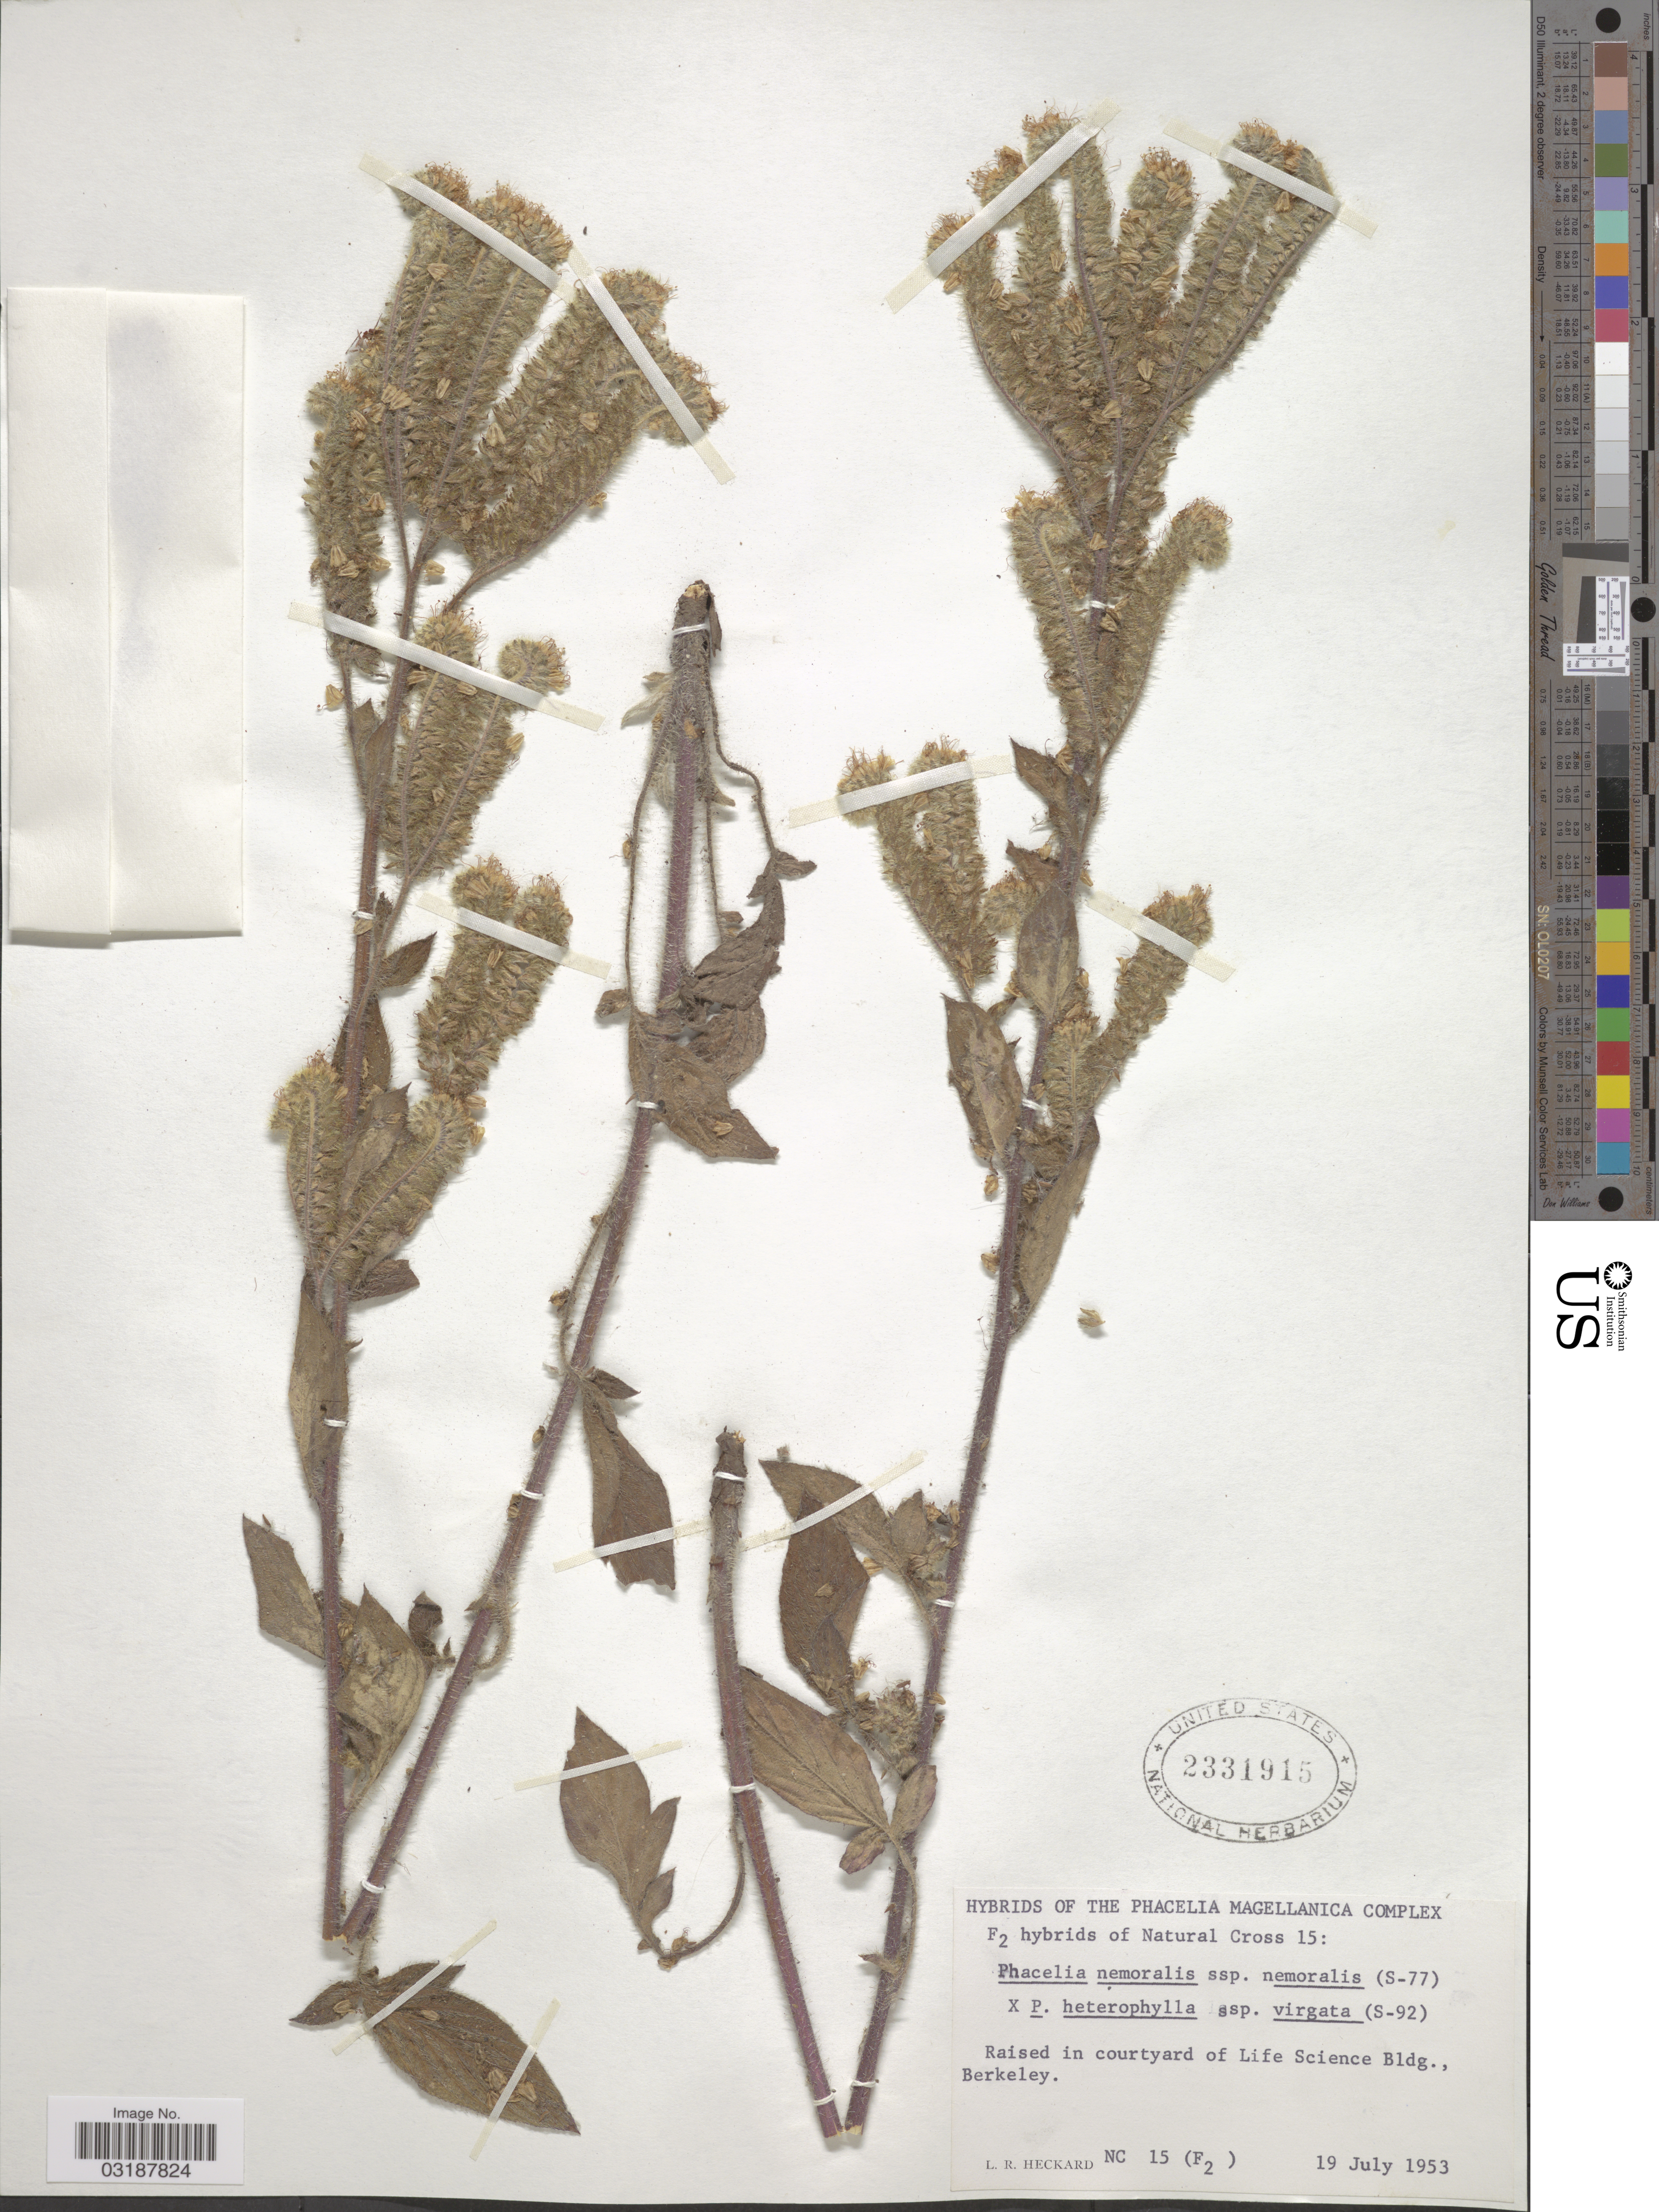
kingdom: Plantae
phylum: Tracheophyta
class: Magnoliopsida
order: Boraginales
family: Hydrophyllaceae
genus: Phacelia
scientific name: Phacelia nemoralis subsp. nemoralis x P. heterophylla subsp. virgata (Greene) Heckard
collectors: L. R. Heckard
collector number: NC 15 (F2)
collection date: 1953-07-19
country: United States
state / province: California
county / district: Alameda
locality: Raised in courtyard of Life Science Bldg., Berkeley.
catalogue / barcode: US 2331915